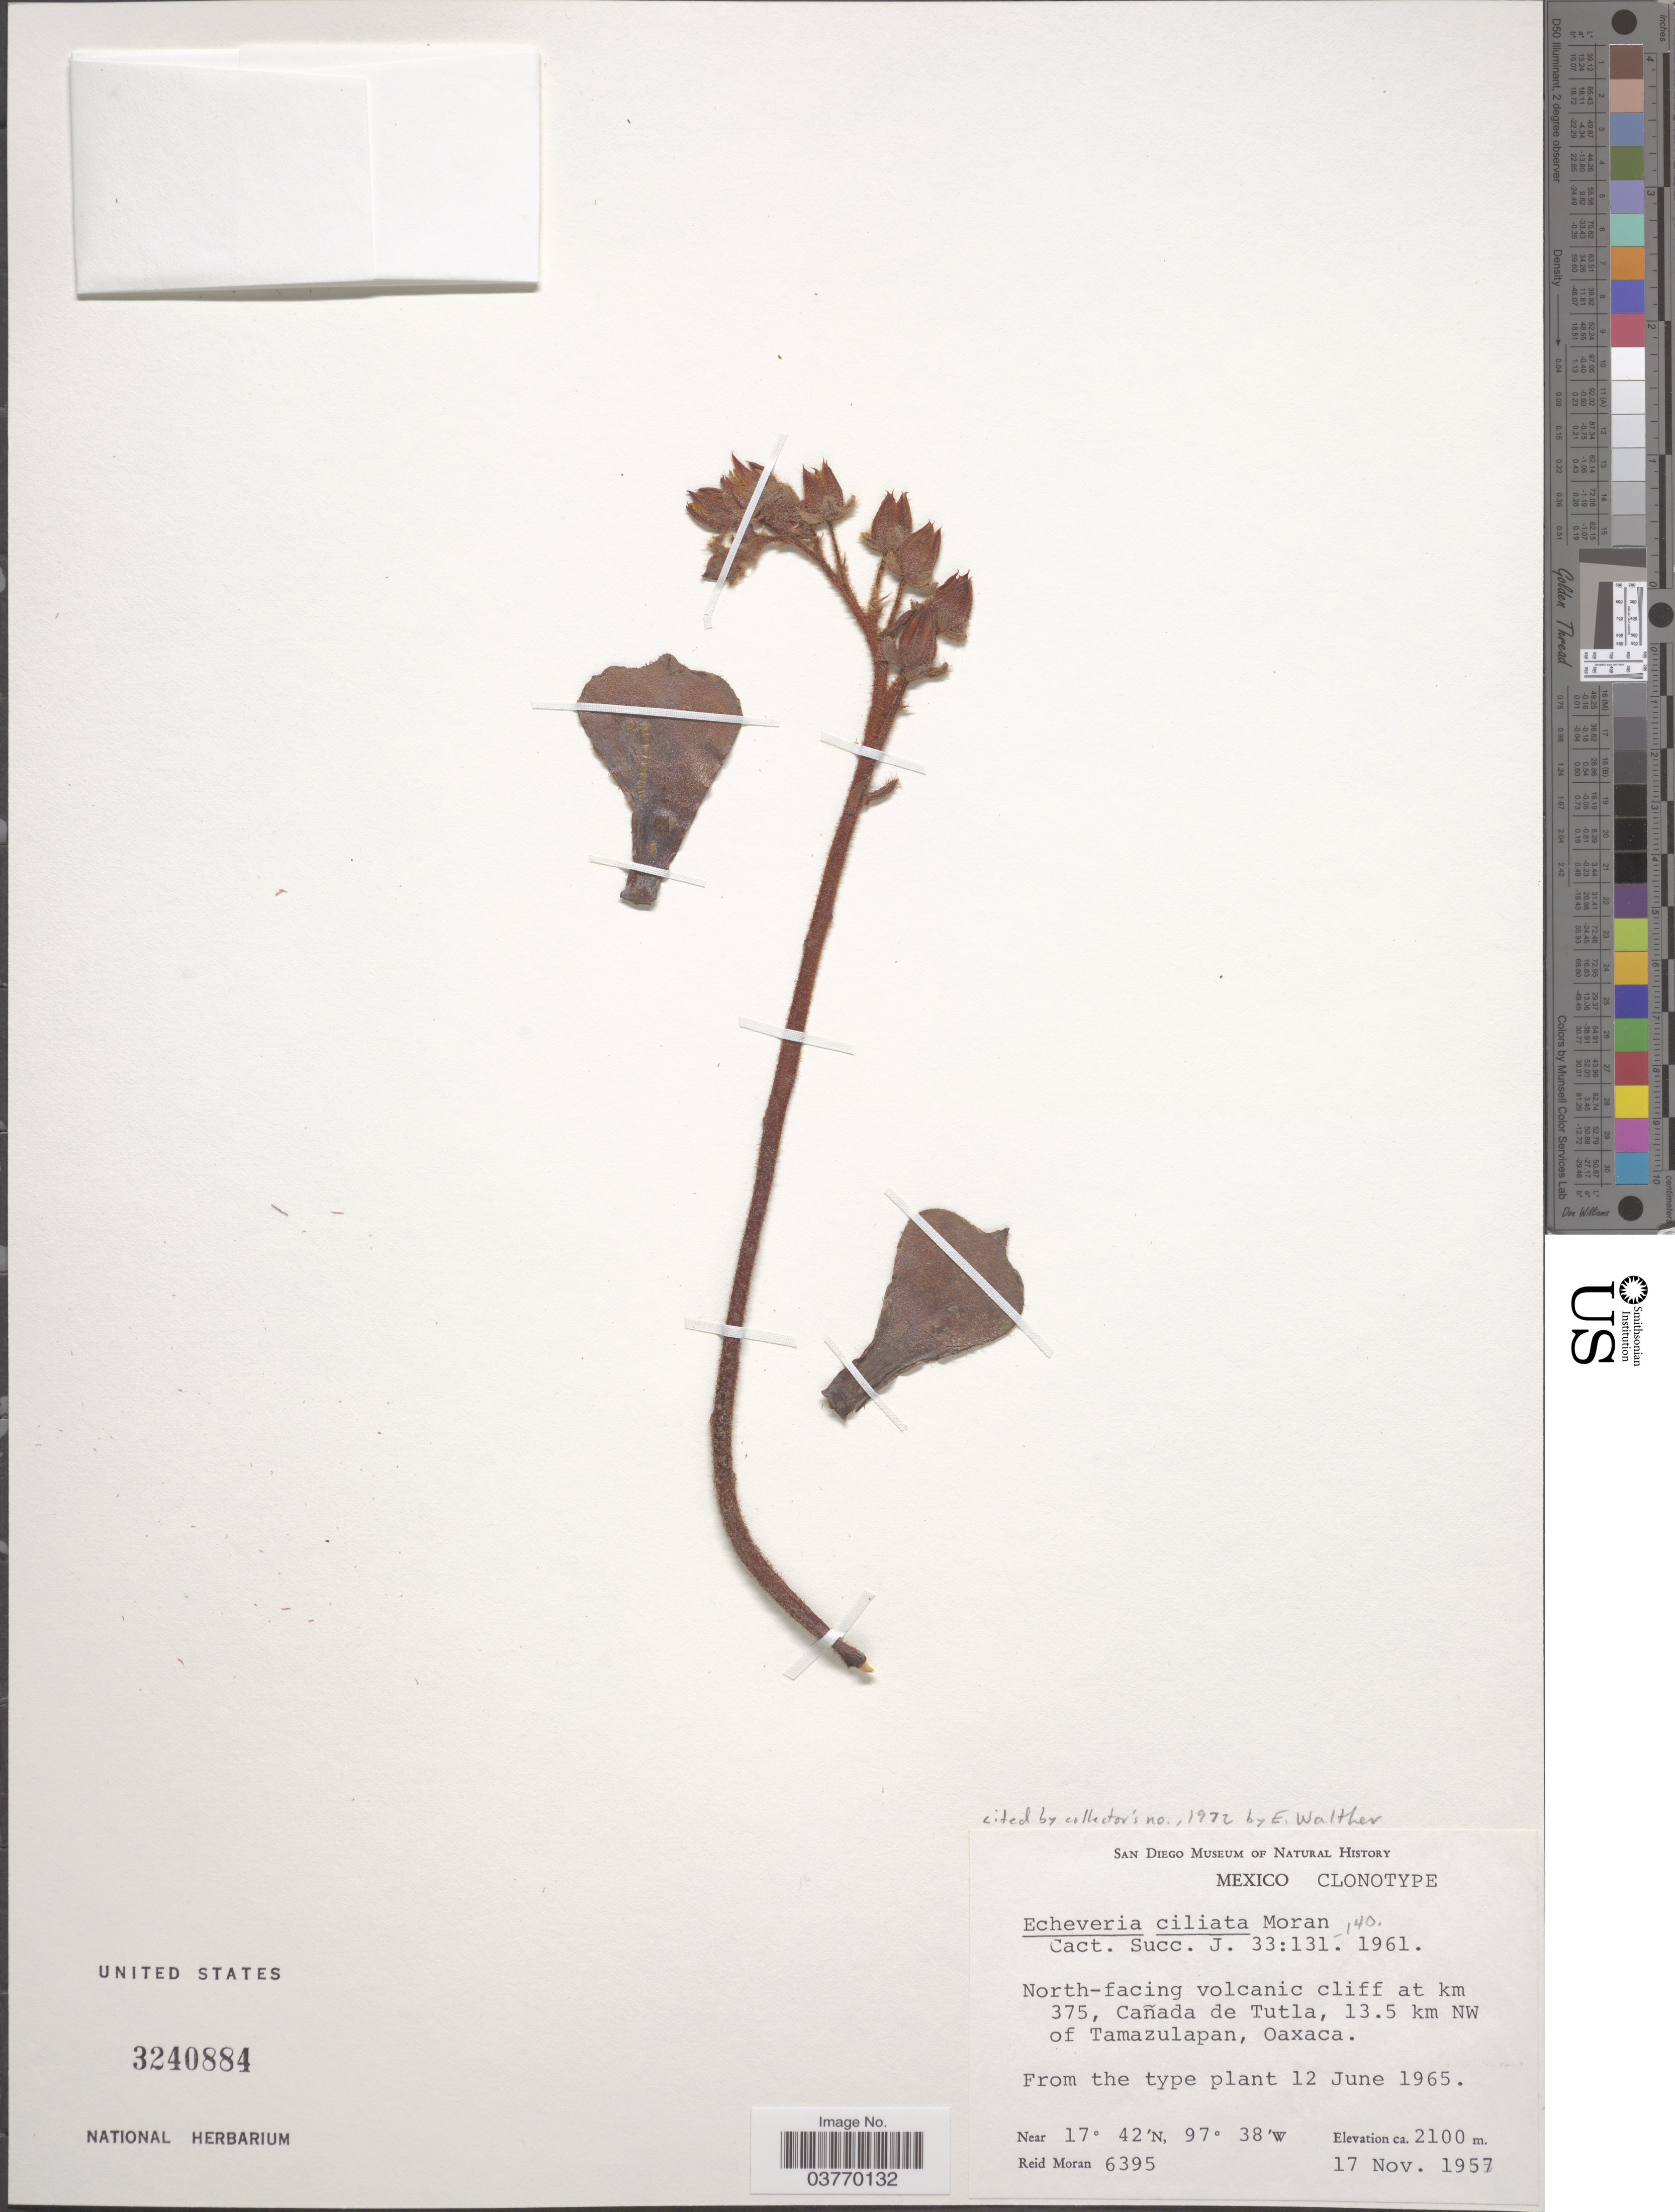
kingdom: Plantae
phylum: Tracheophyta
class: Magnoliopsida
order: Saxifragales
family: Crassulaceae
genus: Echeveria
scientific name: Echeveria ciliata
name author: Moran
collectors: R. V. Moran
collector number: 6395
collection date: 1957-11-17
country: Mexico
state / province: Oaxaca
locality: North-facing volcanic cliff at km 375, Cañada de Tutla, 13.5 km NW of Tamazulapan.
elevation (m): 2100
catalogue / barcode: US 3240884